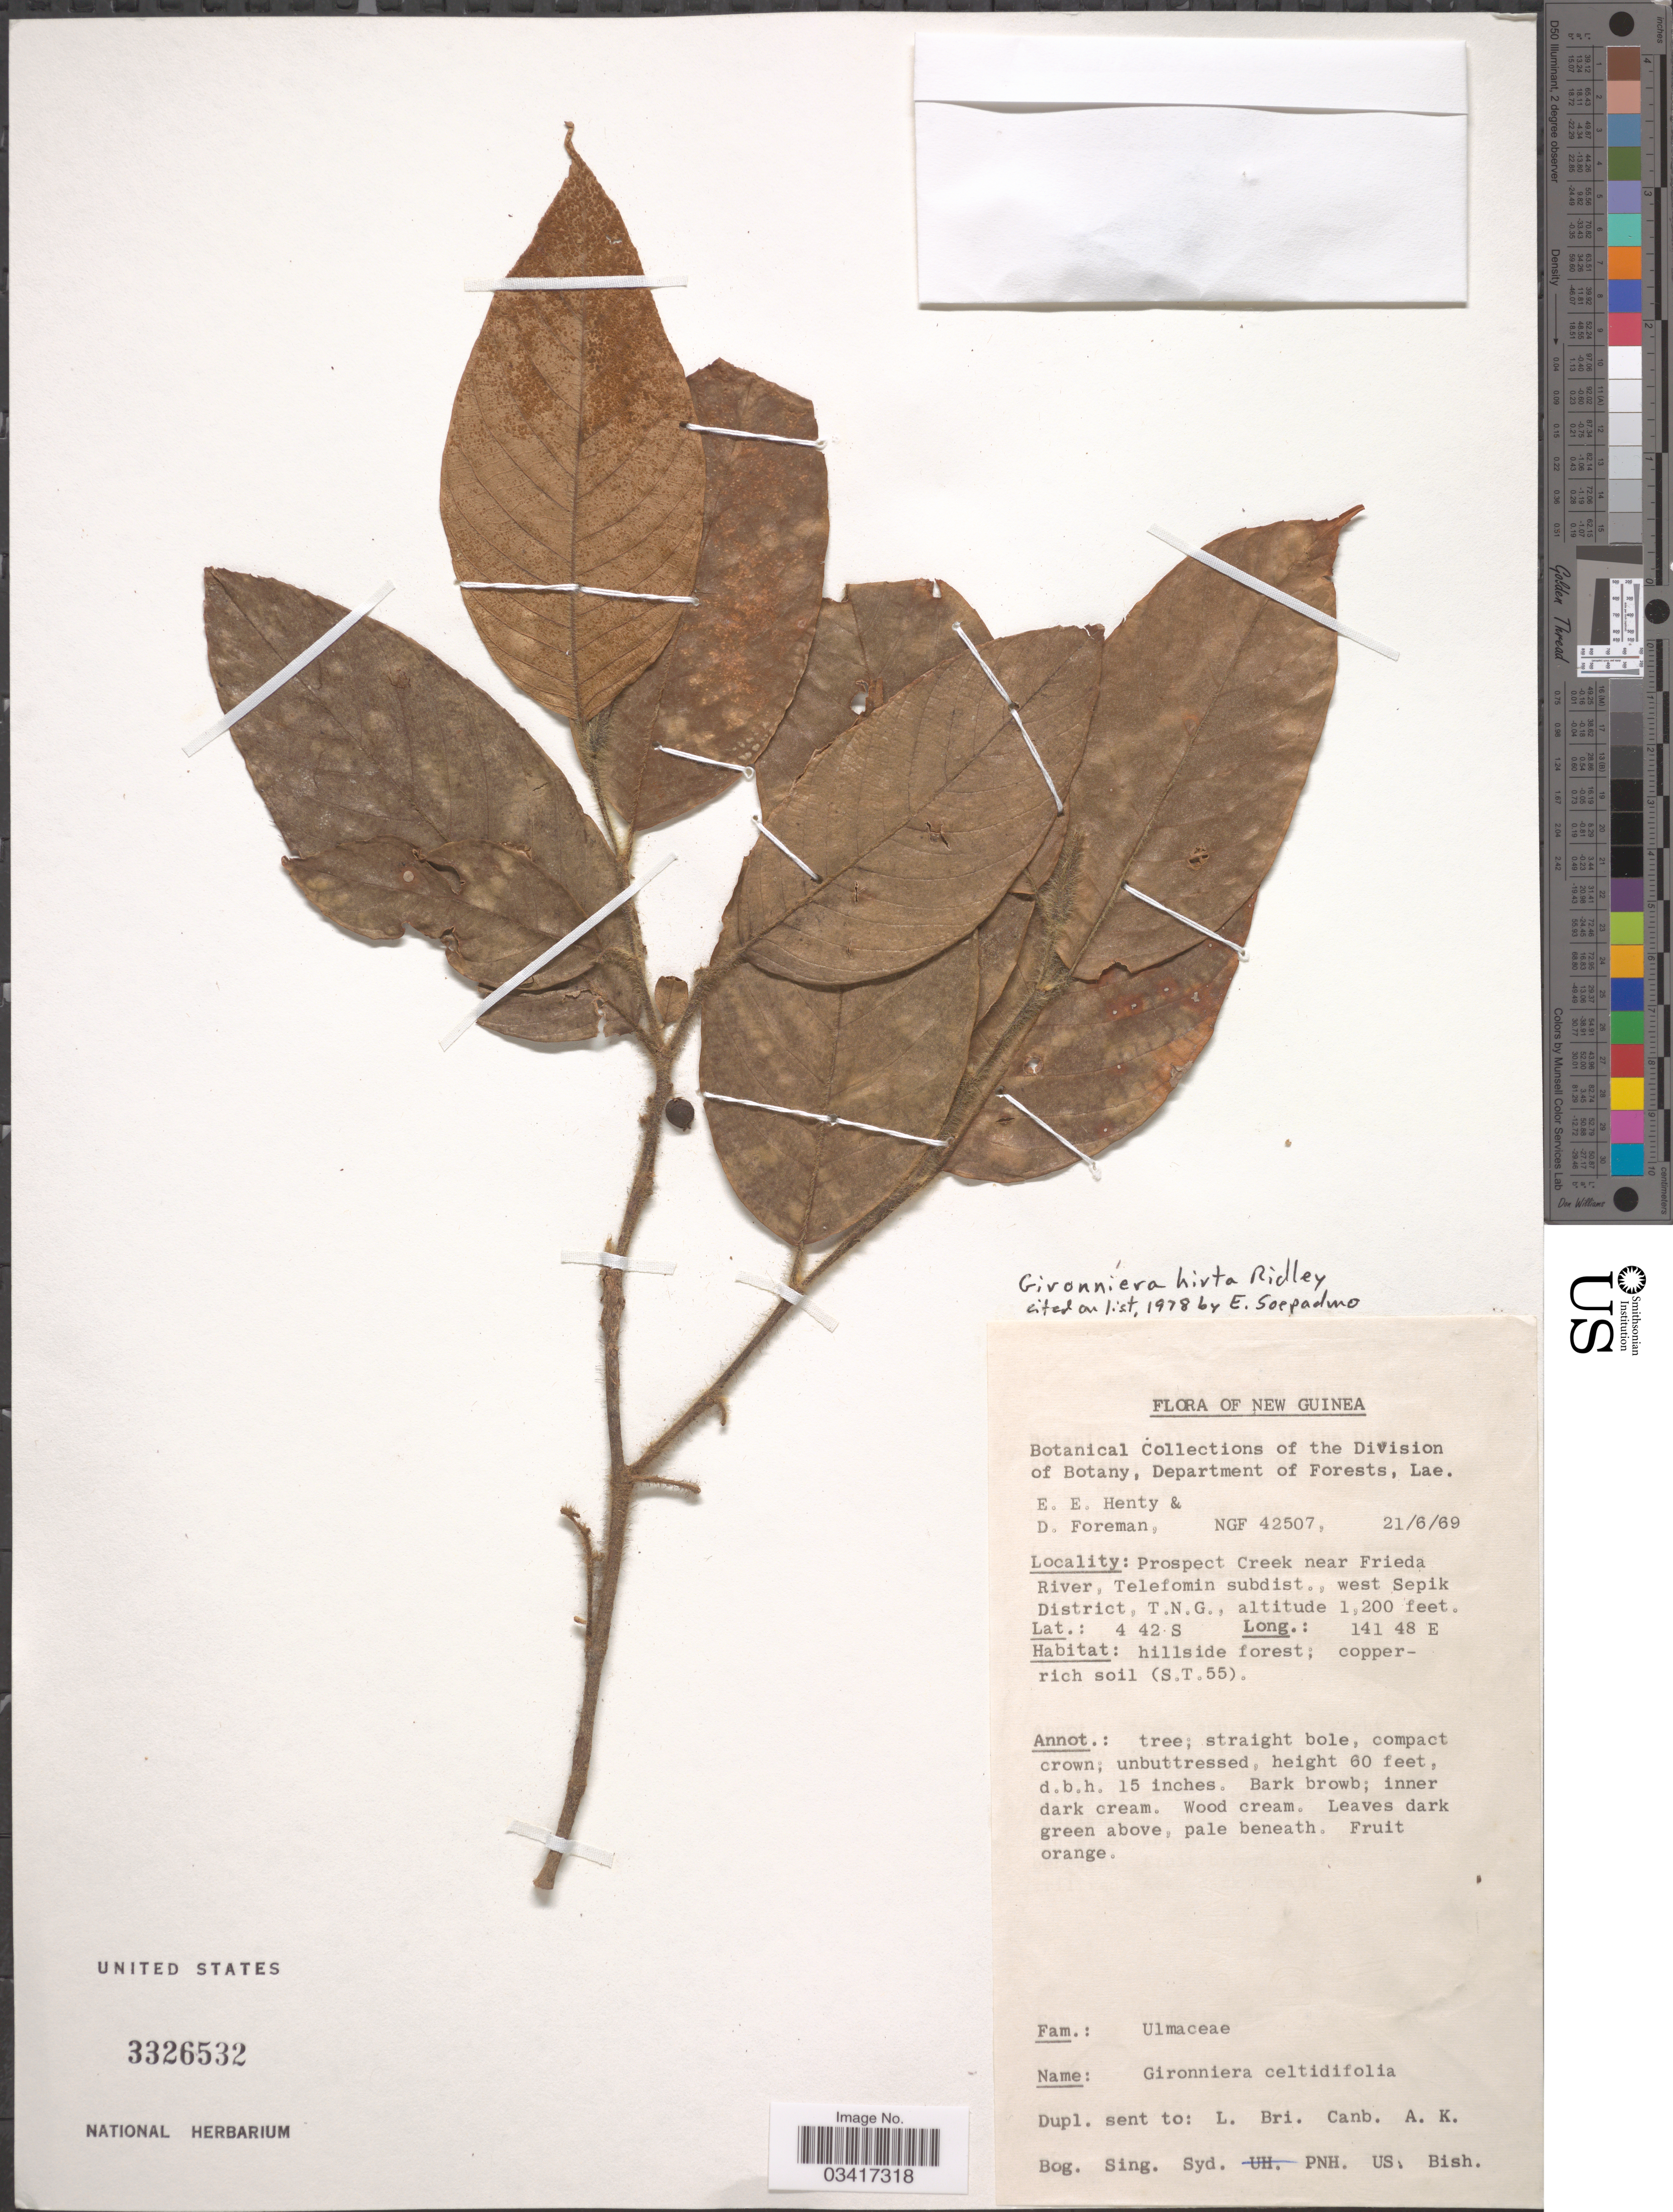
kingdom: Plantae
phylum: Tracheophyta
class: Magnoliopsida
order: Rosales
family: Cannabaceae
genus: Gironniera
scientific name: Gironniera hirta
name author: Ridl.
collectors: E. Henty & D. Foreman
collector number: NGF42507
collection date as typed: Transcribed d/m/y: 21/6/69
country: Papua New Guinea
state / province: Sandaun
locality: New Guinea. Prospect Creek near Frieda River, Telefomin subdist., west Sepik District, T.N.G.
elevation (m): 366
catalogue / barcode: US 3326532